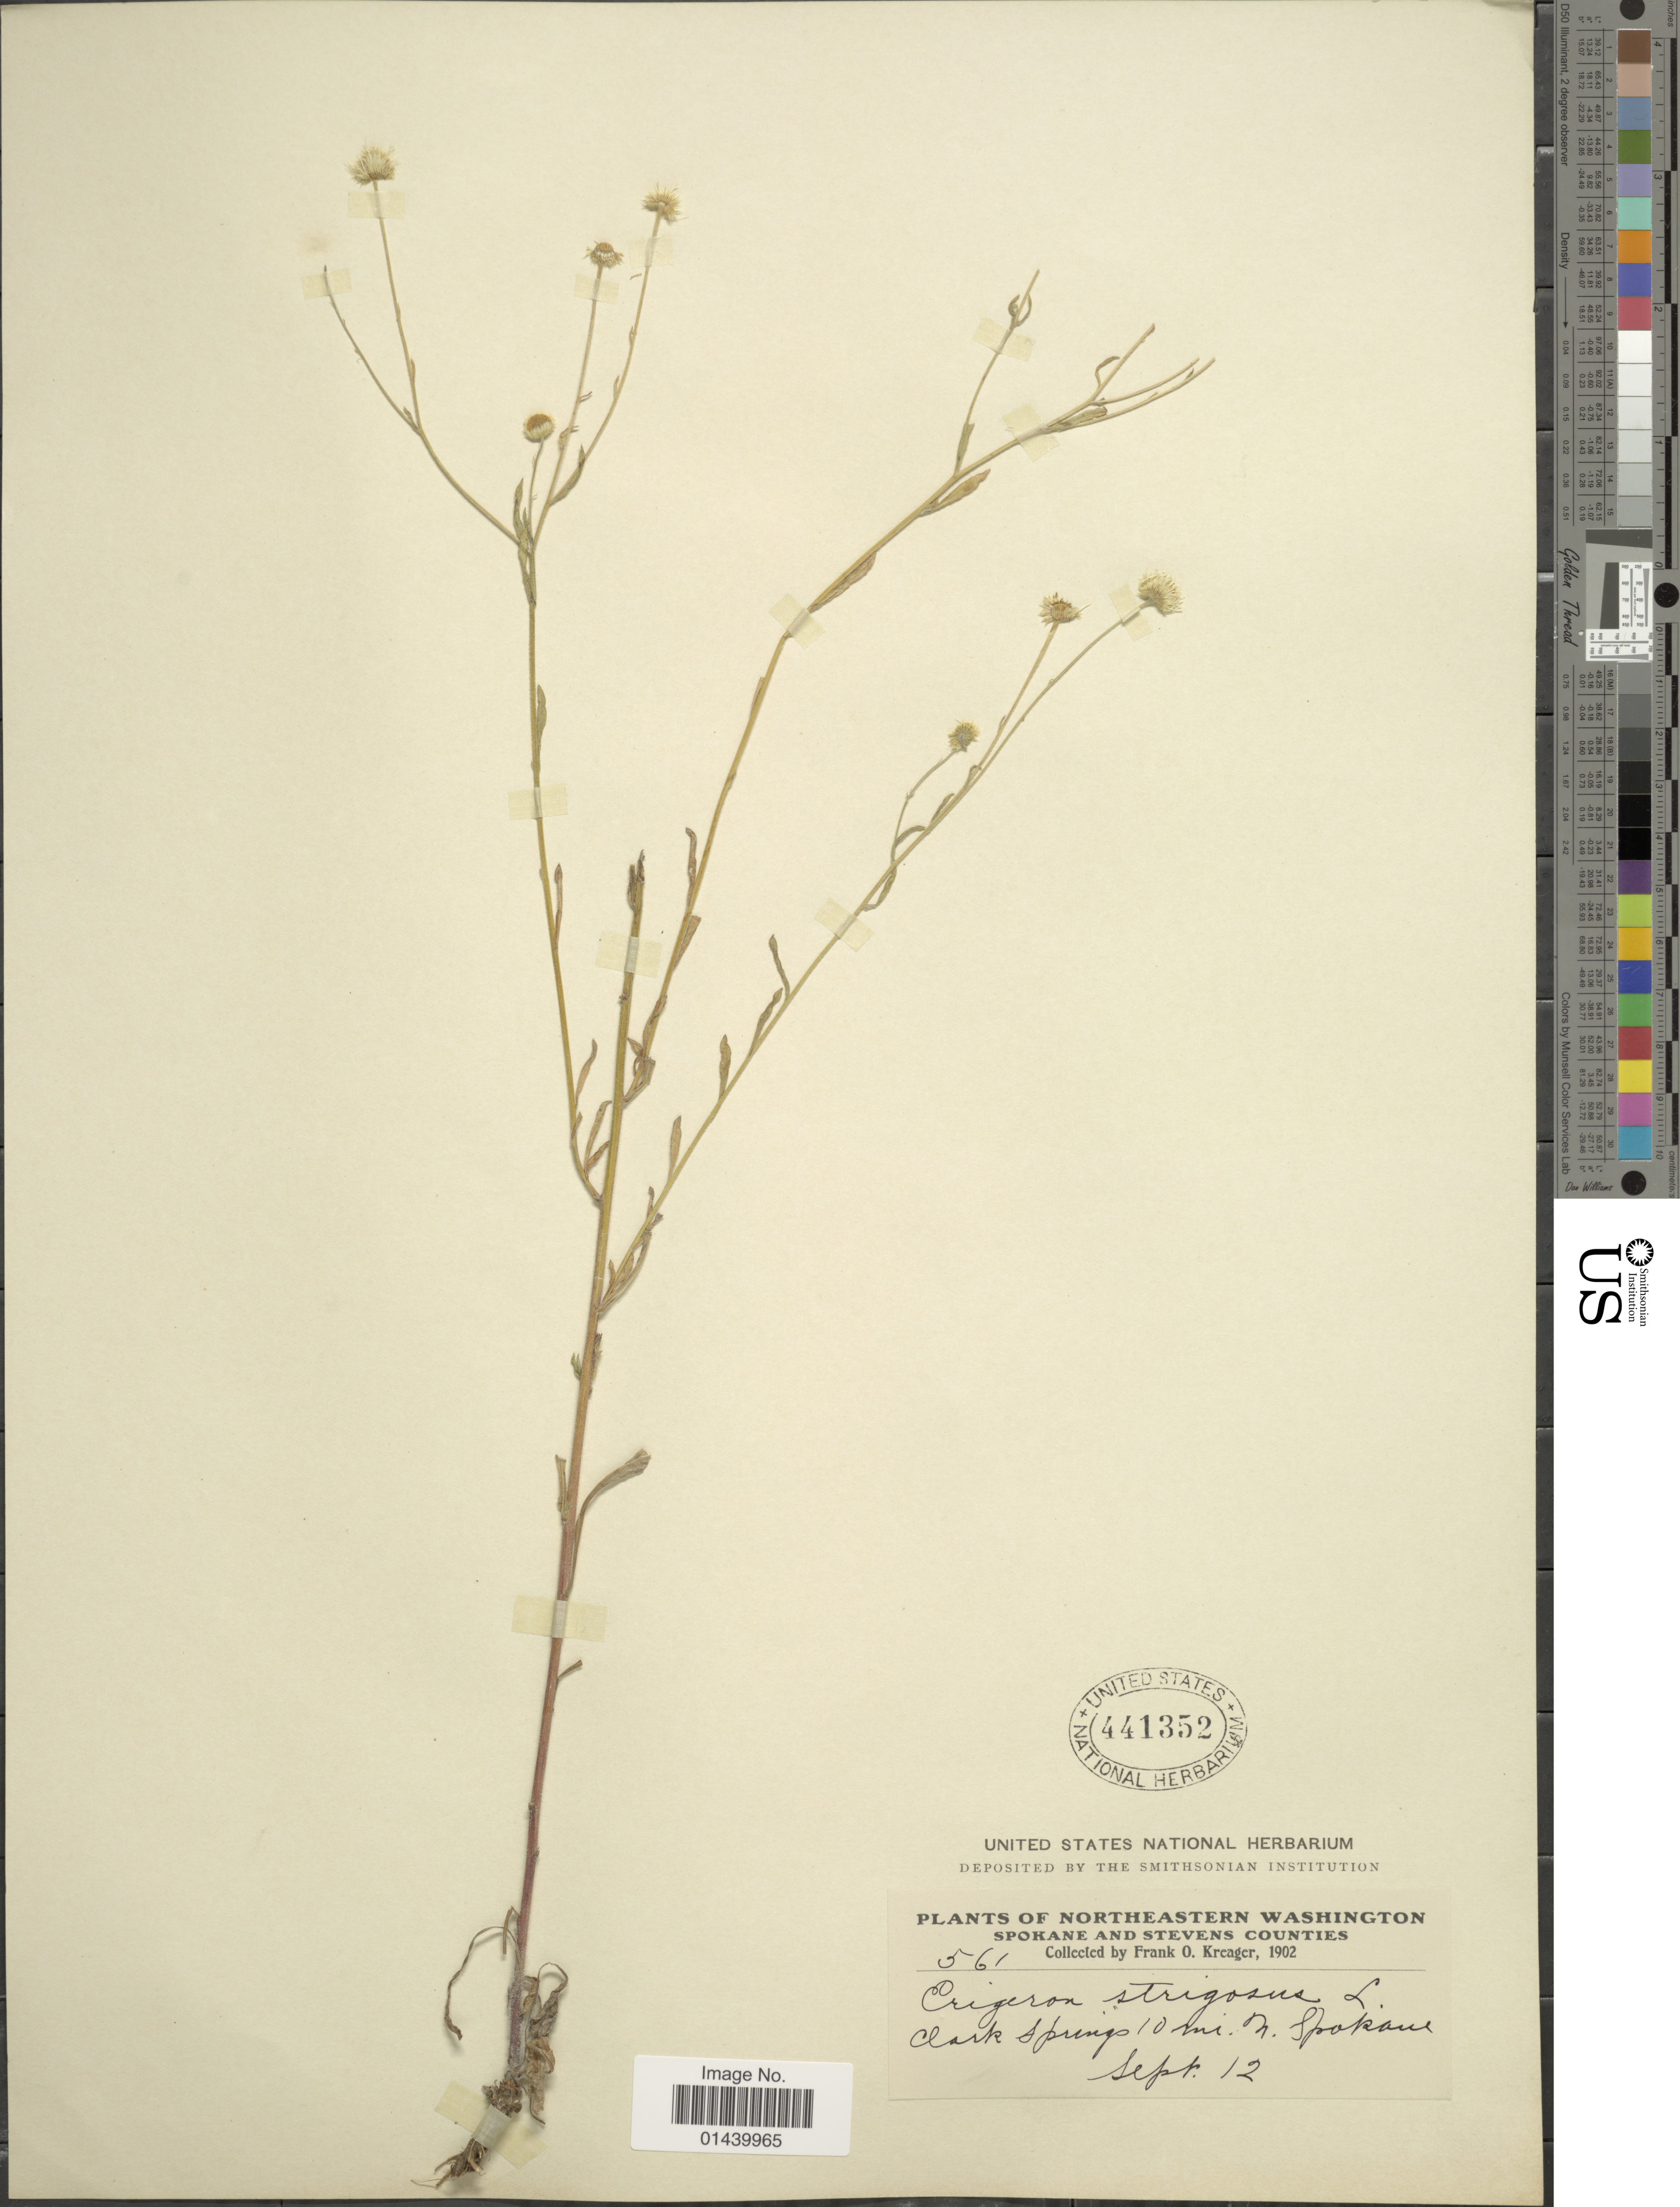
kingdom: Plantae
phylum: Tracheophyta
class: Magnoliopsida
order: Asterales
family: Asteraceae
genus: Erigeron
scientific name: Erigeron strigosus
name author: Muhl. ex Willd.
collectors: F. Kreager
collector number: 561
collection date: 1902-09-12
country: United States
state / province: Washington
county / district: Spokane / Stevens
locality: Northeastern Washington. Spokane and Stevens Counties. Clark Springs 10 mi. N. Spokane.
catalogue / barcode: US 441352